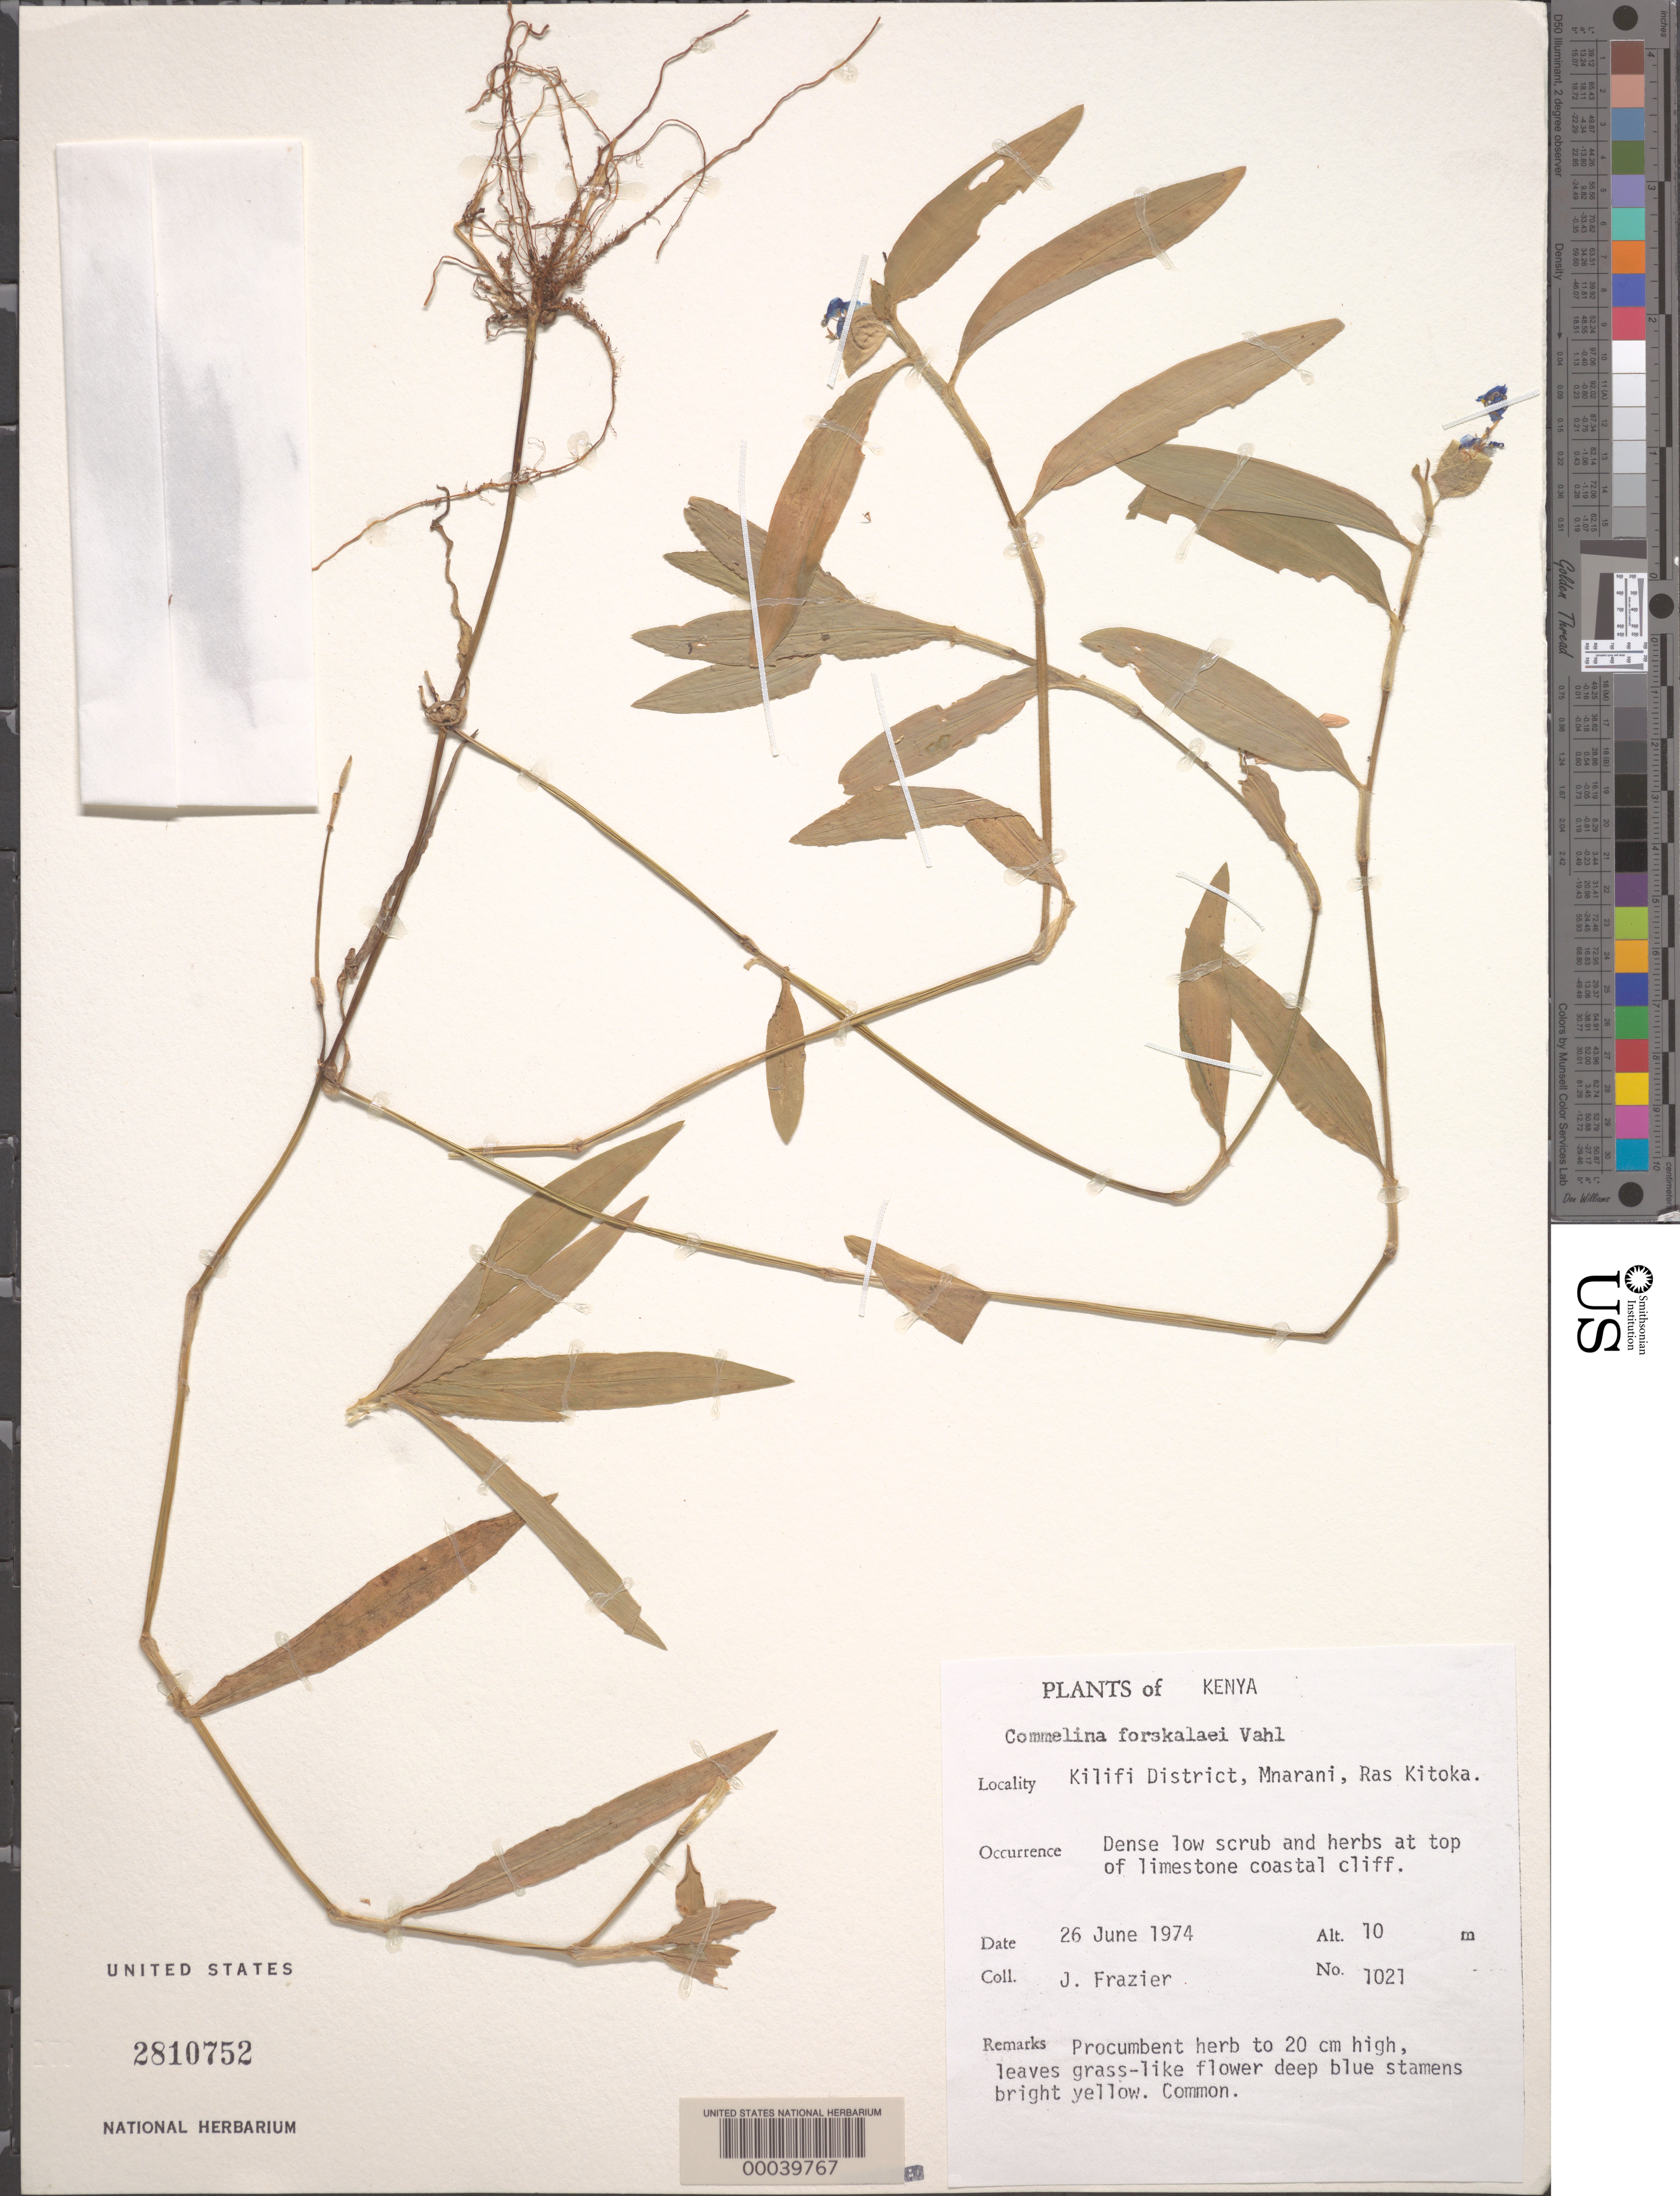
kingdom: Plantae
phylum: Tracheophyta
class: Liliopsida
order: Commelinales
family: Commelinaceae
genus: Commelina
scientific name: Commelina forskaolii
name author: Vahl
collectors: J. Frazier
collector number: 1021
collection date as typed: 26 Jun 1974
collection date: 1974-06-26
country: Kenya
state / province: Kilifi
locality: Mnarani, raskitoka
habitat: Dense low scrub, top of limestone coastal cliff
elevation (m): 10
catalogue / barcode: US 2810752